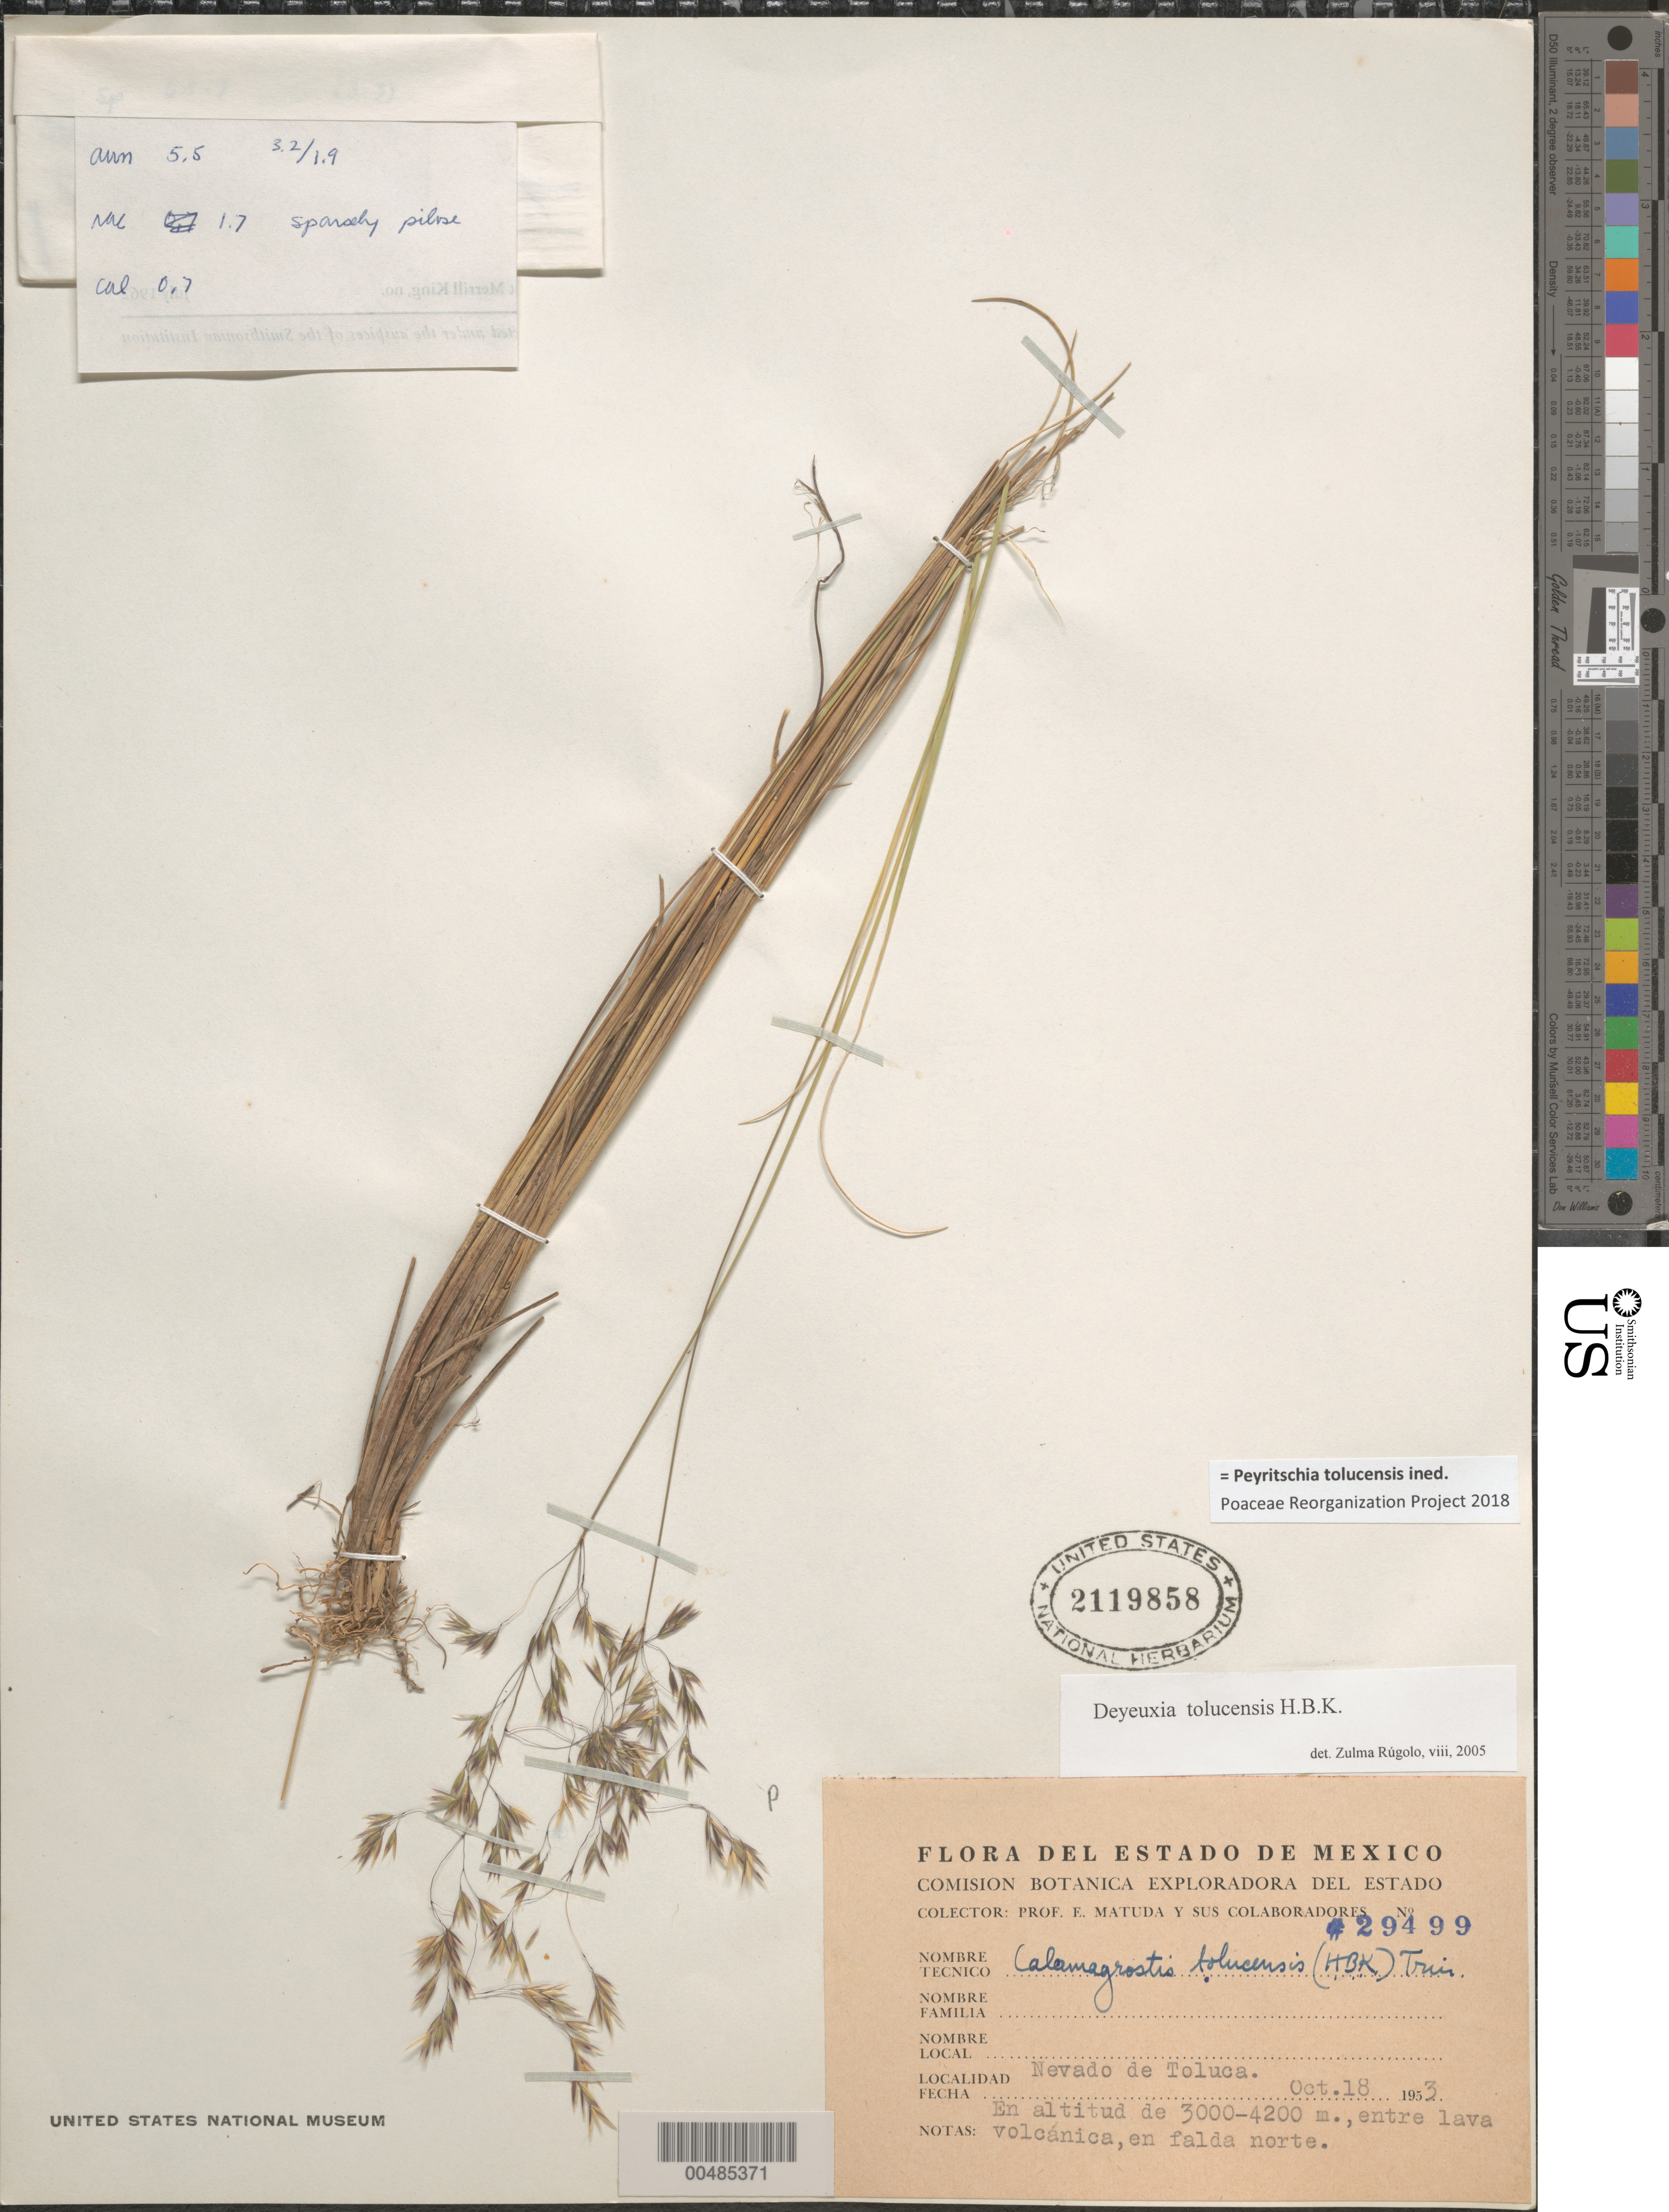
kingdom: Plantae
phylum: Tracheophyta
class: Liliopsida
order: Poales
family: Poaceae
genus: Peyritschia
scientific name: Peyritschia tolucensis ined.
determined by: Poaceae Reorganization Project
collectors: E. Matuda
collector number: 29499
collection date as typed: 18 Oct 1955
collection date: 1955-10-18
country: Mexico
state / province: México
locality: Nevado de Toluca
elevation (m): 3000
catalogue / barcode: US 2119858